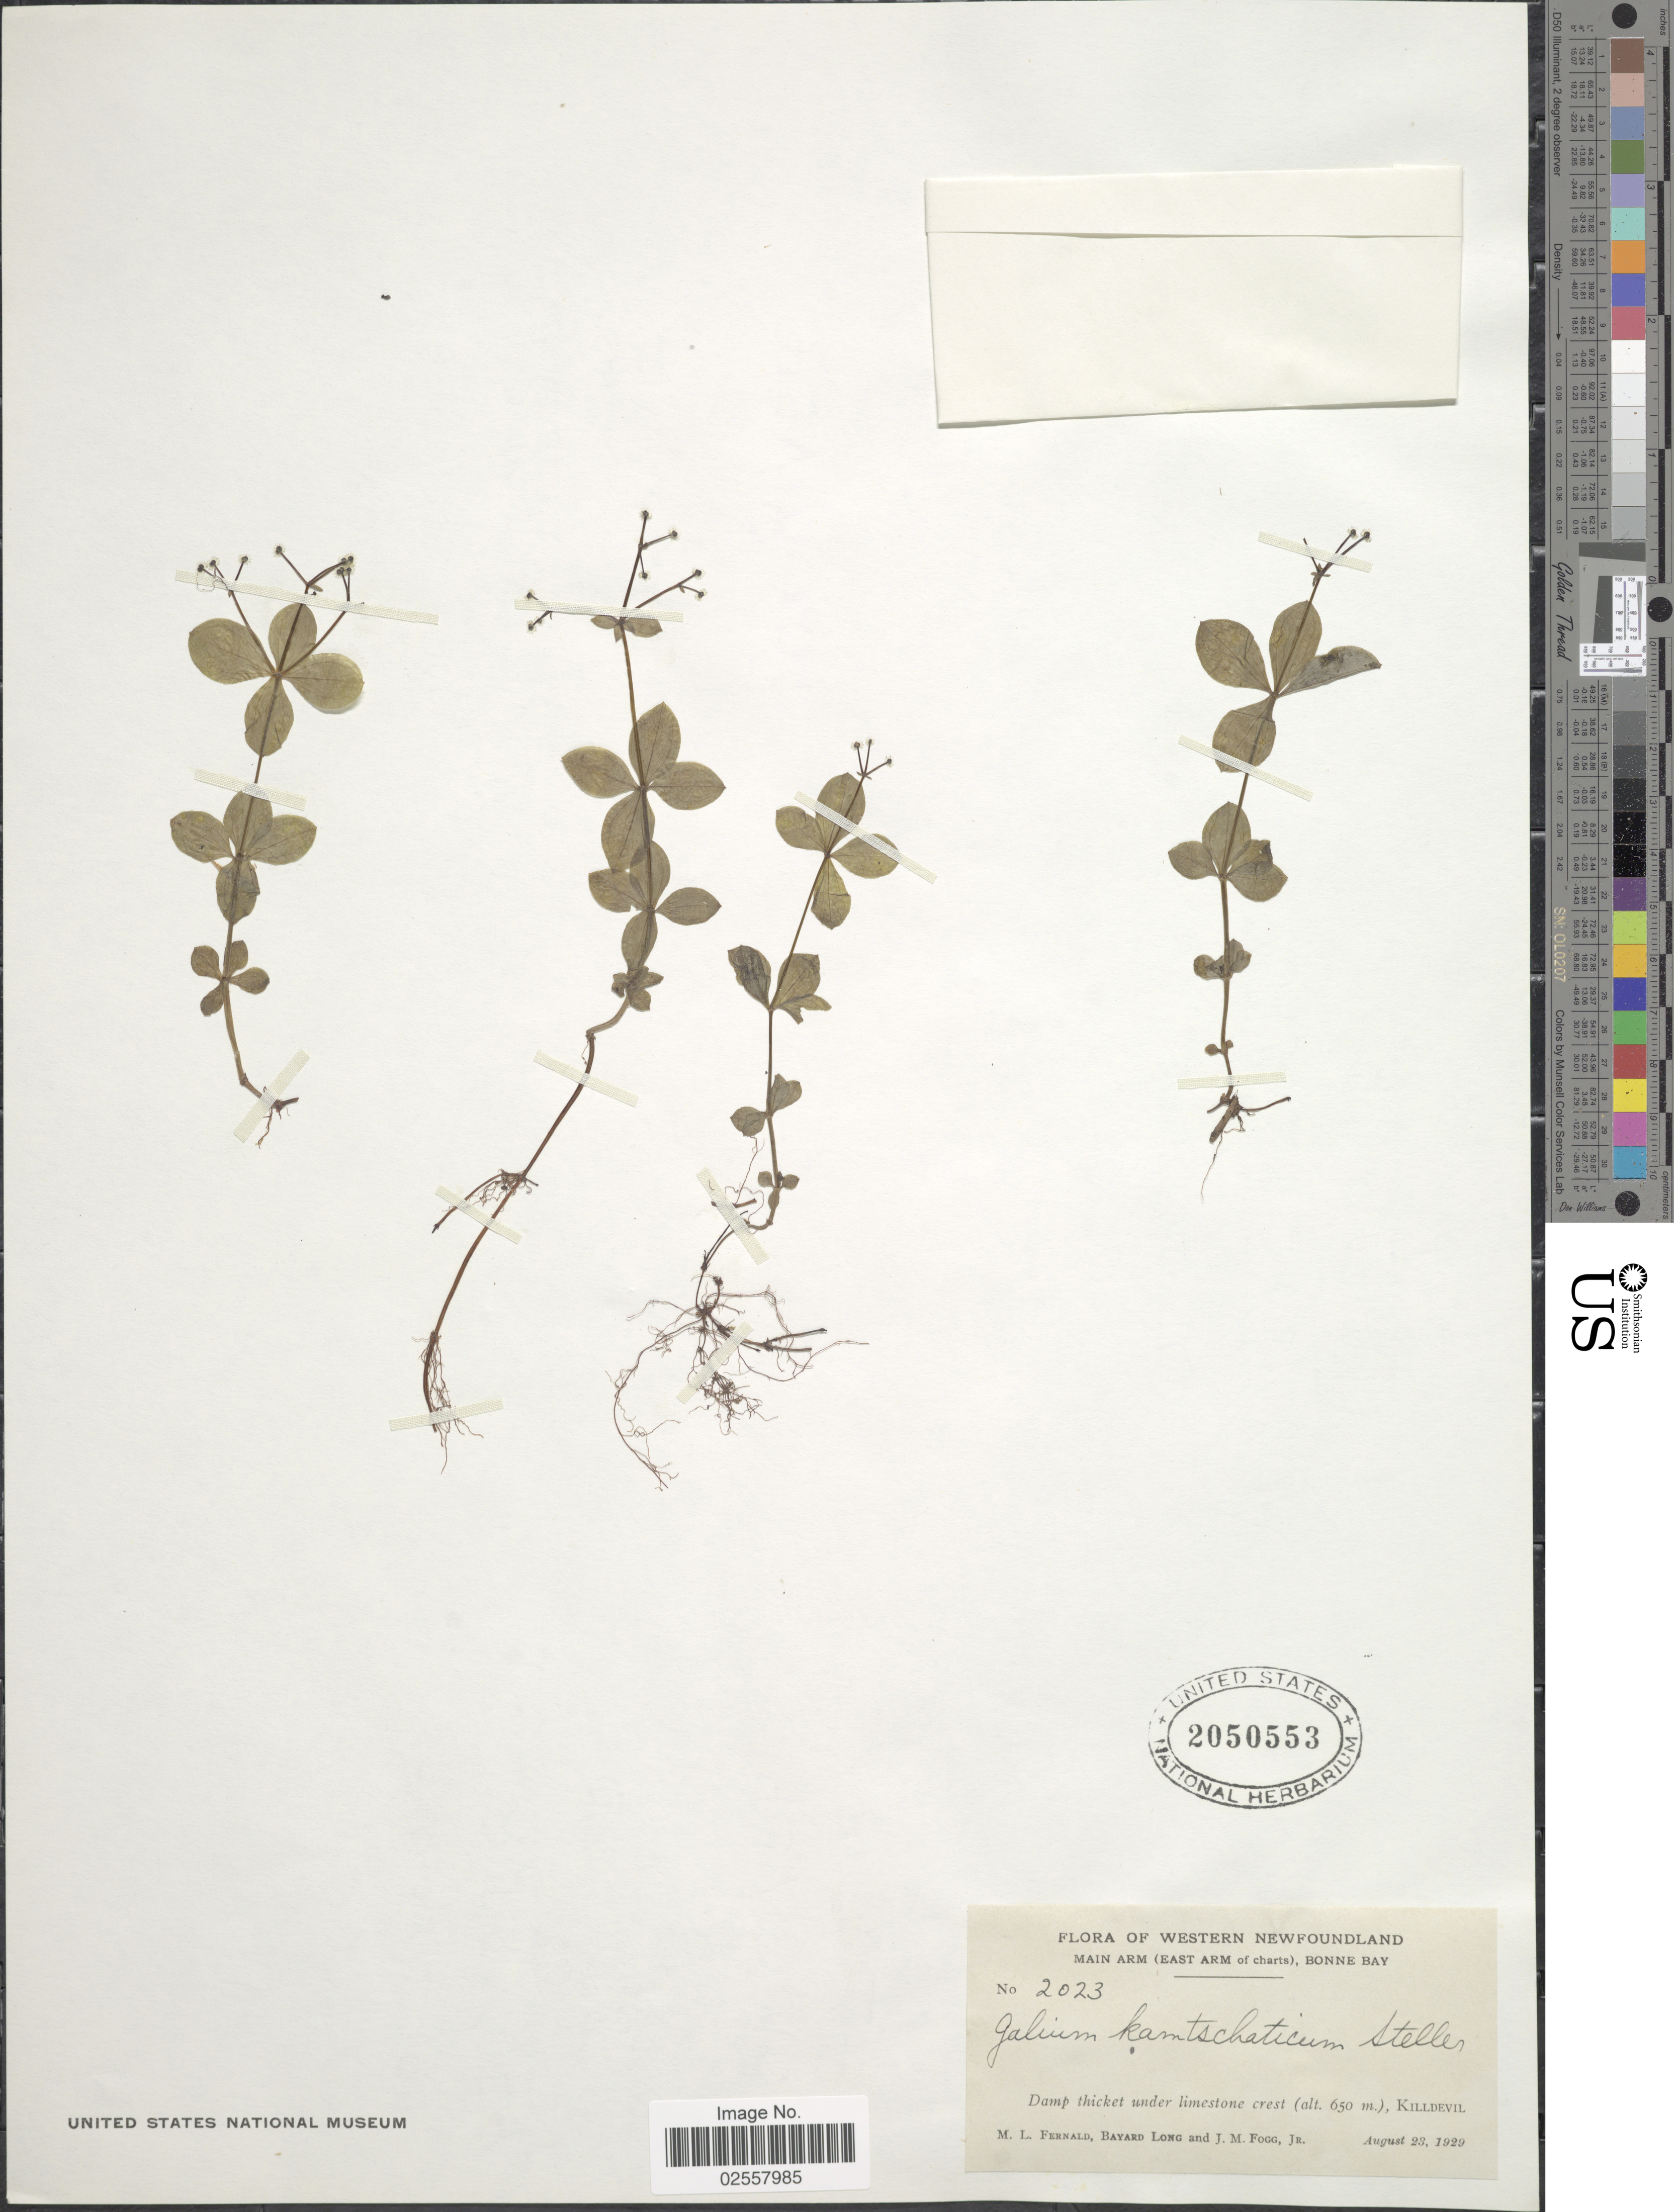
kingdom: Plantae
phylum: Tracheophyta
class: Magnoliopsida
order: Gentianales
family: Rubiaceae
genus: Galium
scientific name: Galium kamtschaticum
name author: Steller ex Schult. & Schult. f.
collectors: M. L. Fernald, B. Long & J. Fogg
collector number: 2023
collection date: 1929-08-23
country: Canada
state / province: Newfoundland and Labrador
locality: Western Newfoundland, Main Arm (East Arn of charts), Bonne Bay, damp thicket under limestone crest, Killdevil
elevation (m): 650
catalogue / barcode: US 2050553